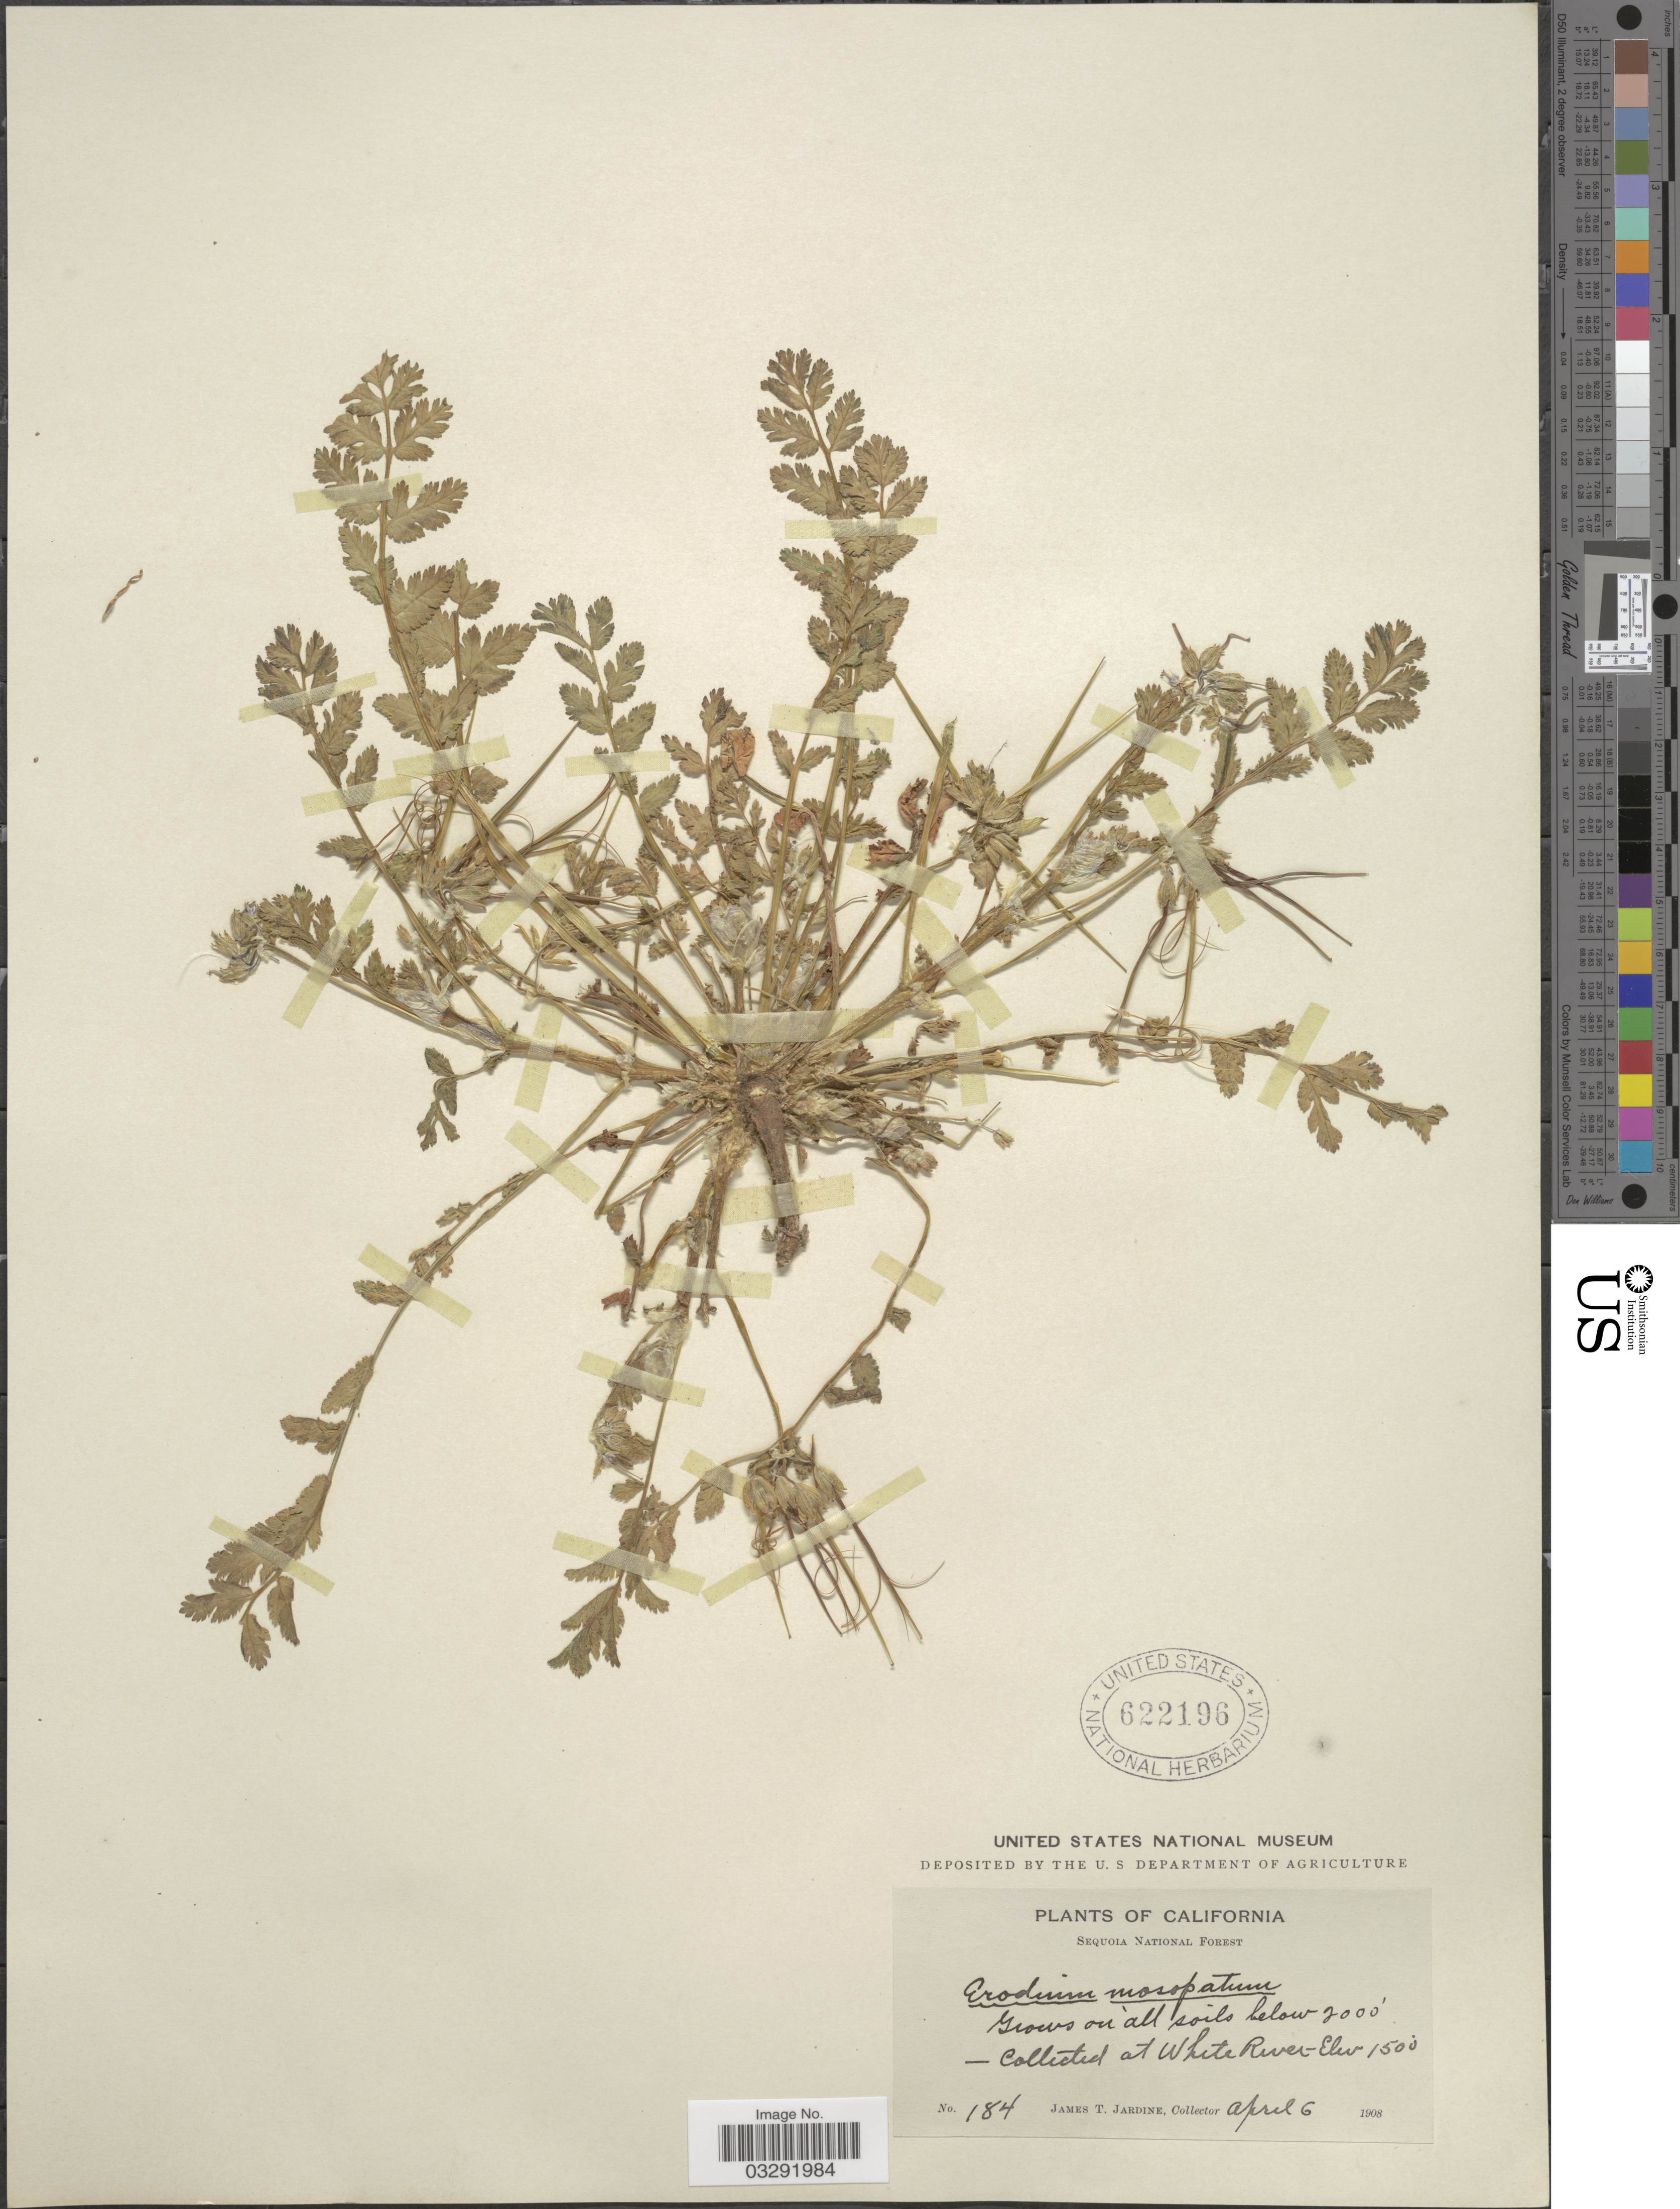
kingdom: Plantae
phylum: Tracheophyta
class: Magnoliopsida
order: Geraniales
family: Geraniaceae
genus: Erodium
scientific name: Erodium moschatum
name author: (L.) L'Hér. ex Aiton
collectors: J. T. Jardine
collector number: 184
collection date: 1908-04-06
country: United States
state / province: California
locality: Sequoia National Forest. White River.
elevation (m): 457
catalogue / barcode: US 622196